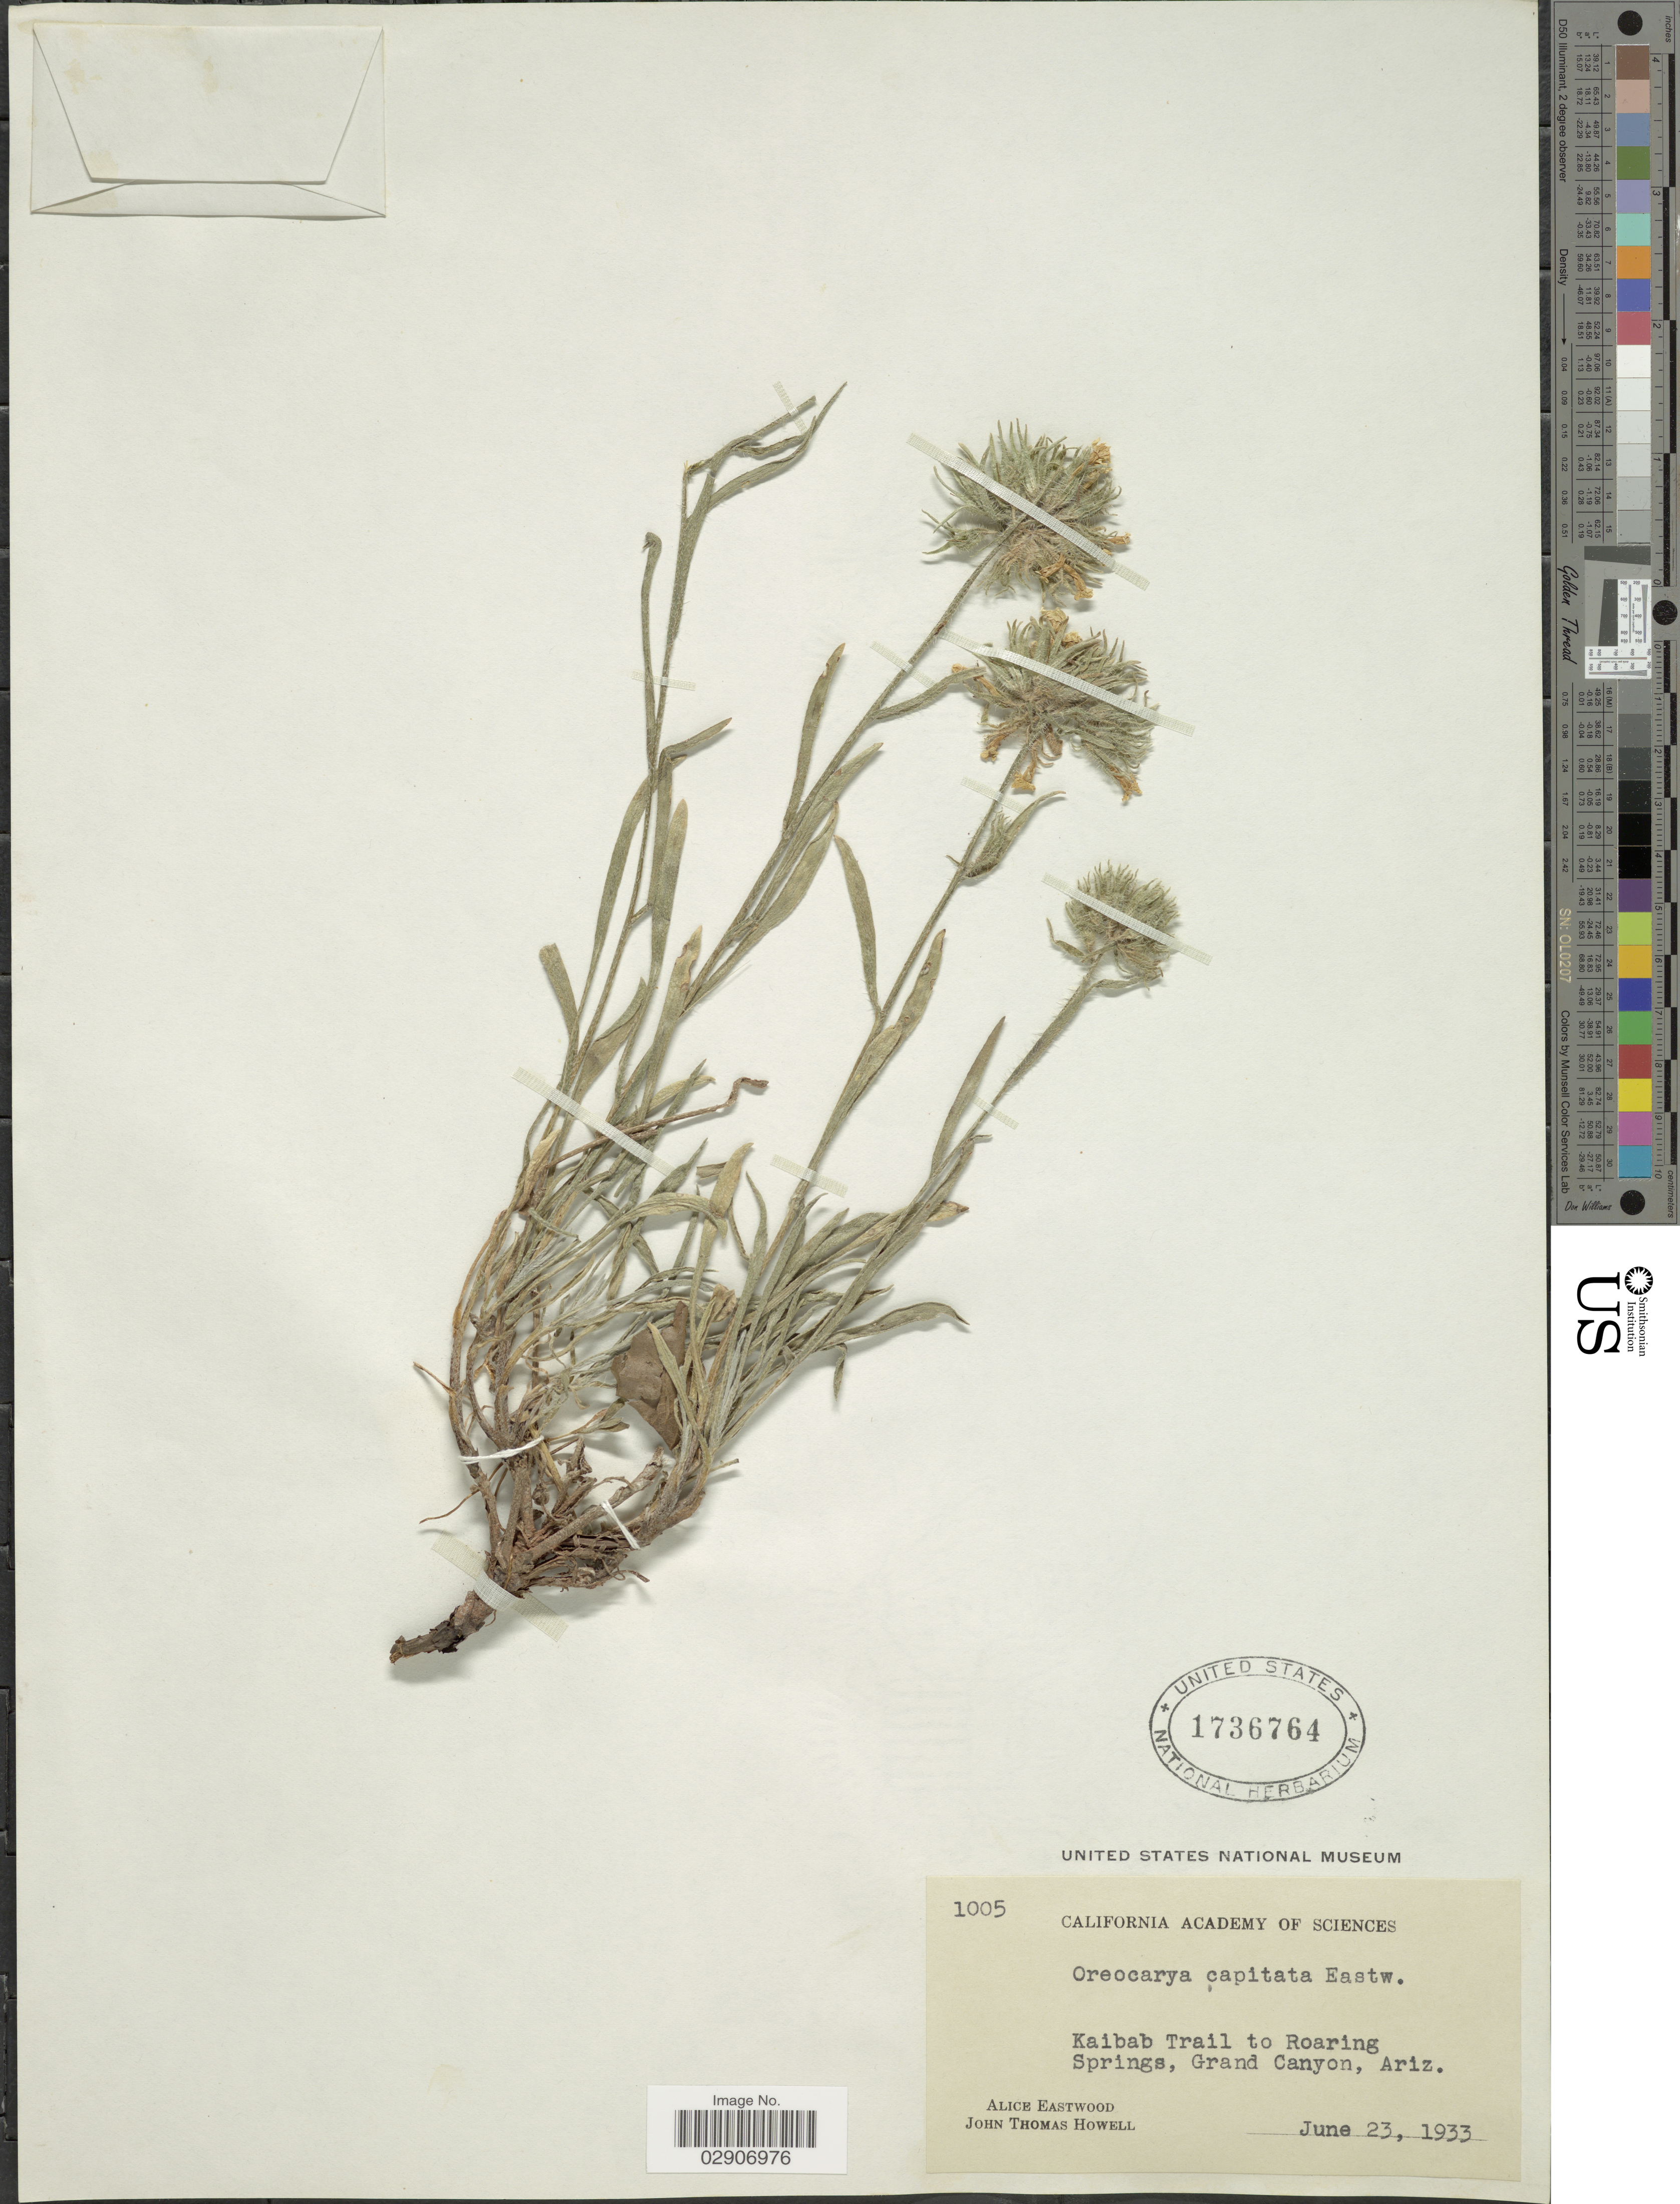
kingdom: Plantae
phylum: Tracheophyta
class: Magnoliopsida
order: Boraginales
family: Boraginaceae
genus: Cryptantha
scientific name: Cryptantha capitata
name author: (Eastw.) I.M. Johnst.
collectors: A. Eastwood & J. T. Howell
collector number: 1005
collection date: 1933-06-23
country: United States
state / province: Arizona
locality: Kaibab Trail to Roaring Springs, Grand Canyon, Ariz.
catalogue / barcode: US 1736764